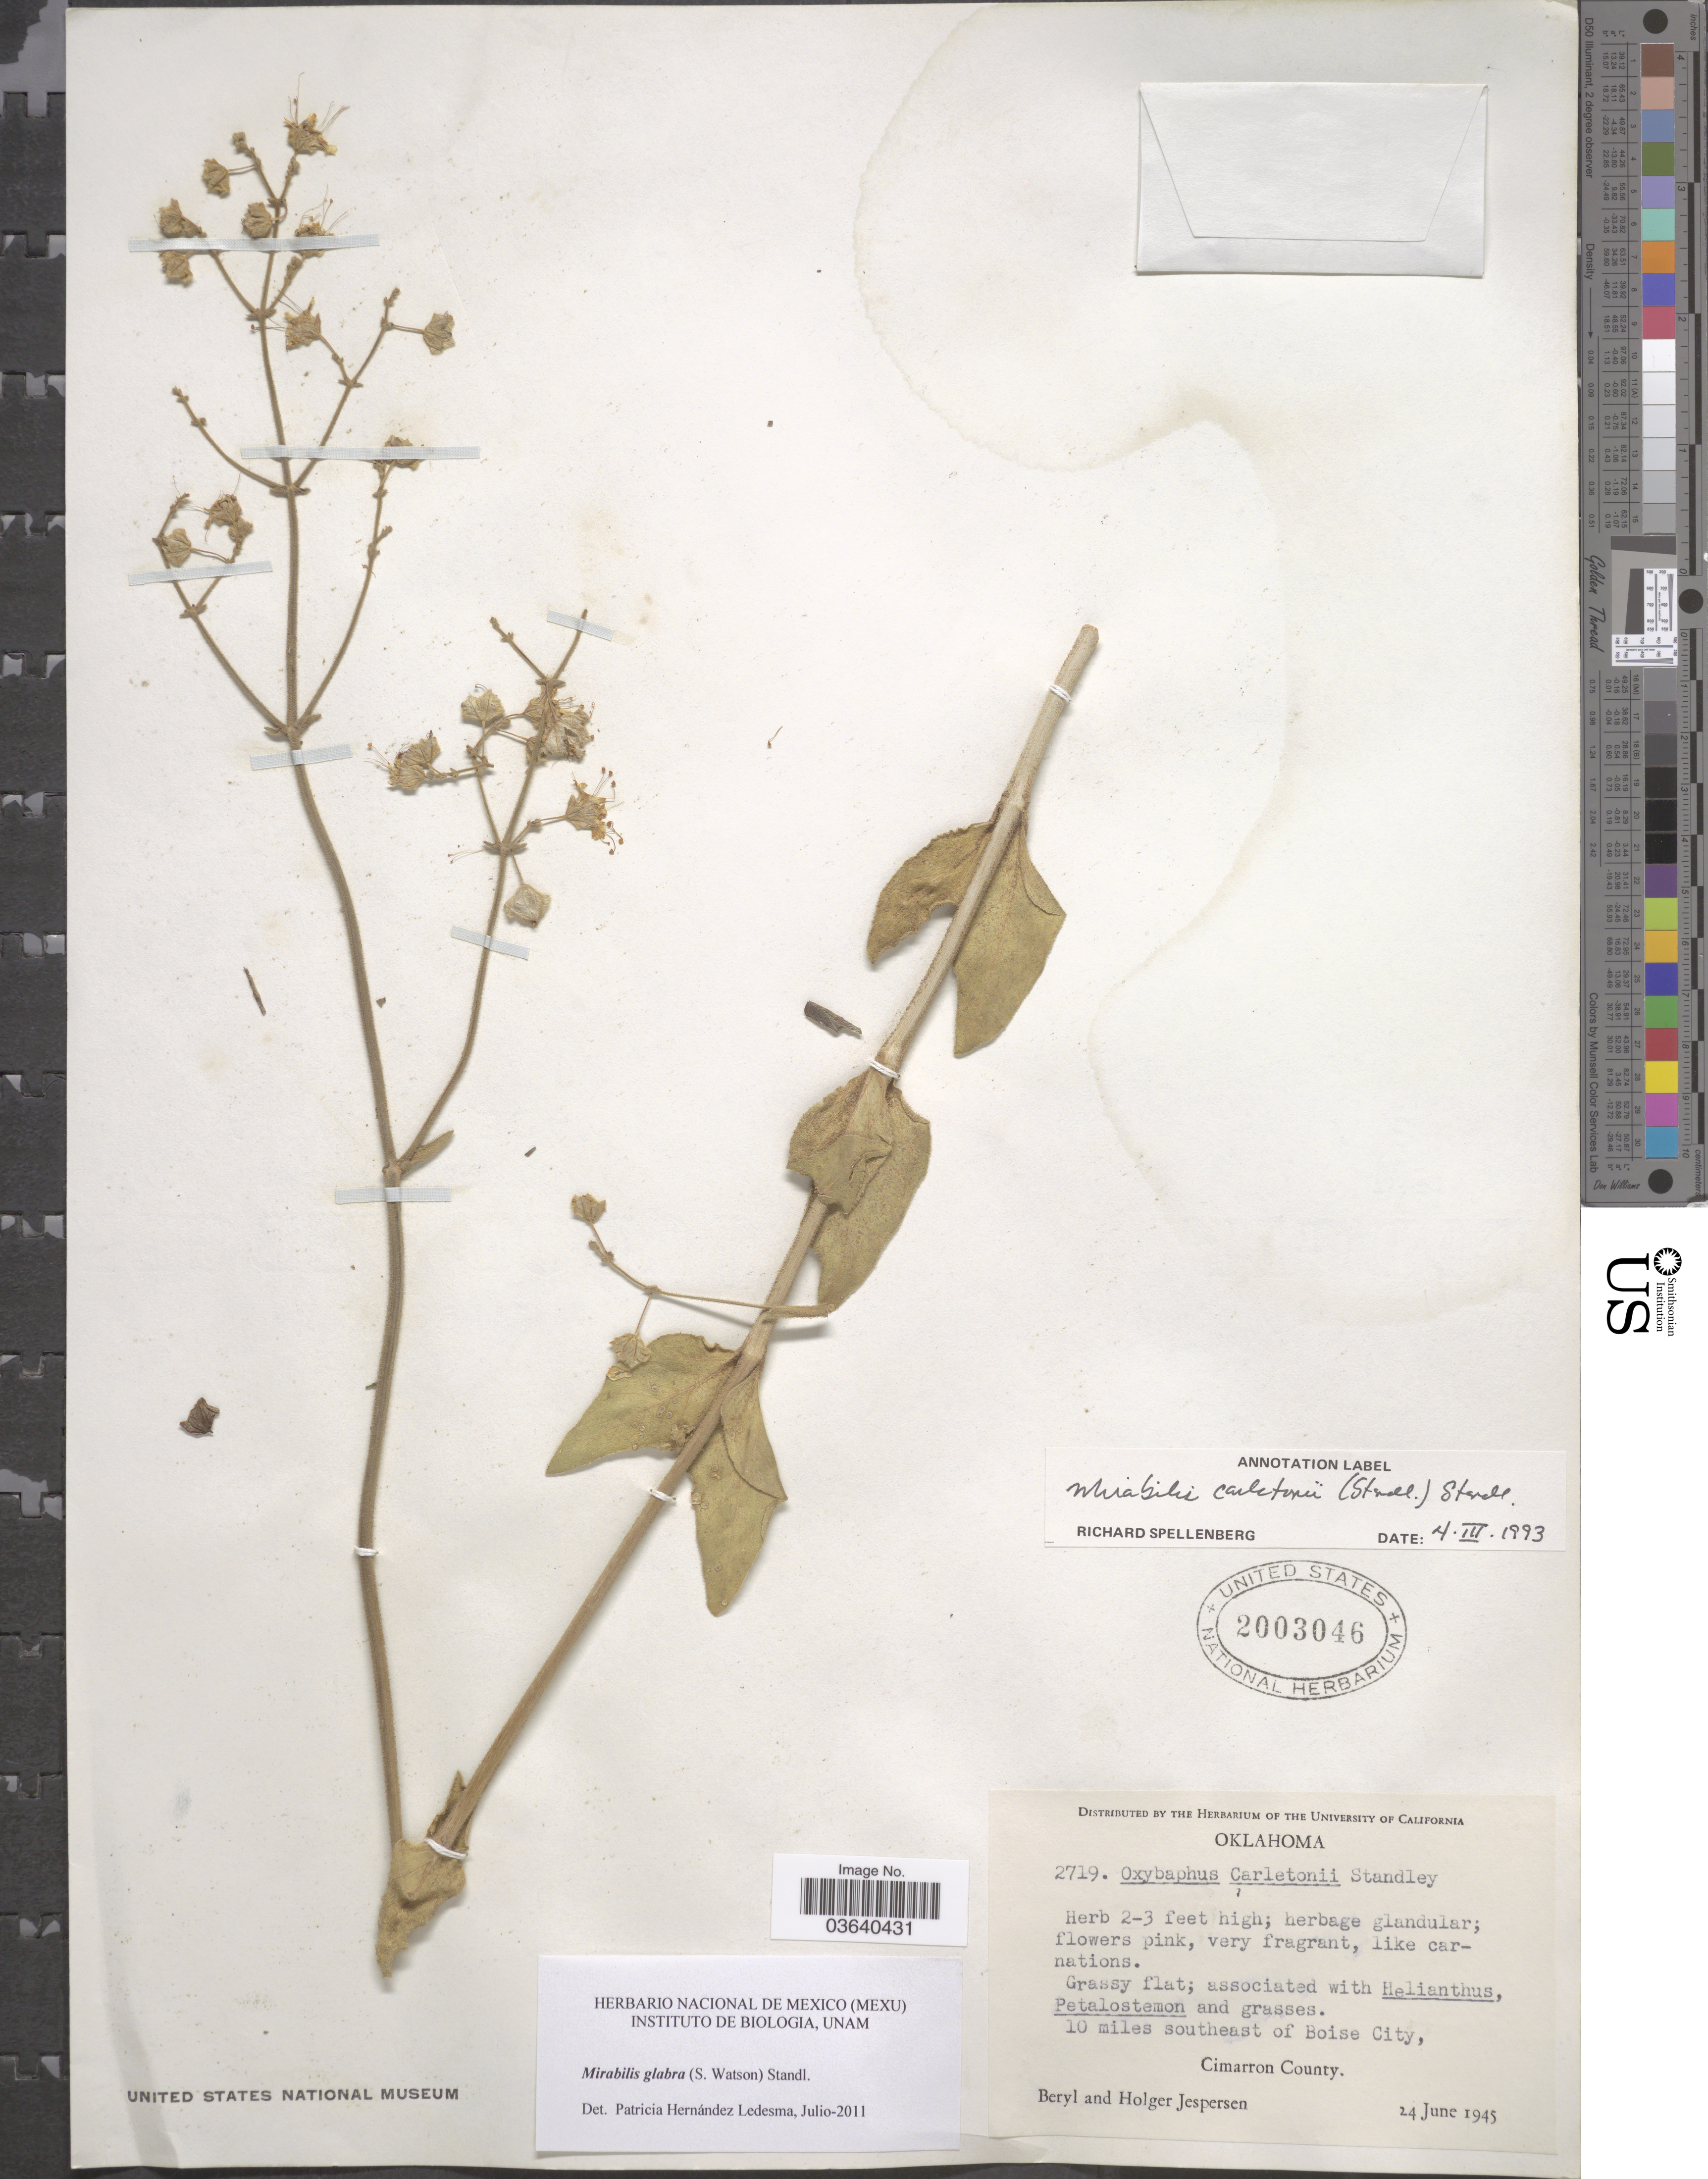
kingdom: Plantae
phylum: Tracheophyta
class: Magnoliopsida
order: Caryophyllales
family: Nyctaginaceae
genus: Mirabilis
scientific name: Mirabilis glabra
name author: (S. Watson) Standl.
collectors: B. Jespersen & H. Jespersen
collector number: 2719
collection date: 1945-06-24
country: United States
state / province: Oklahoma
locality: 10 miles southeast of Boise City, Cimarron County.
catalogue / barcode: US 2003046